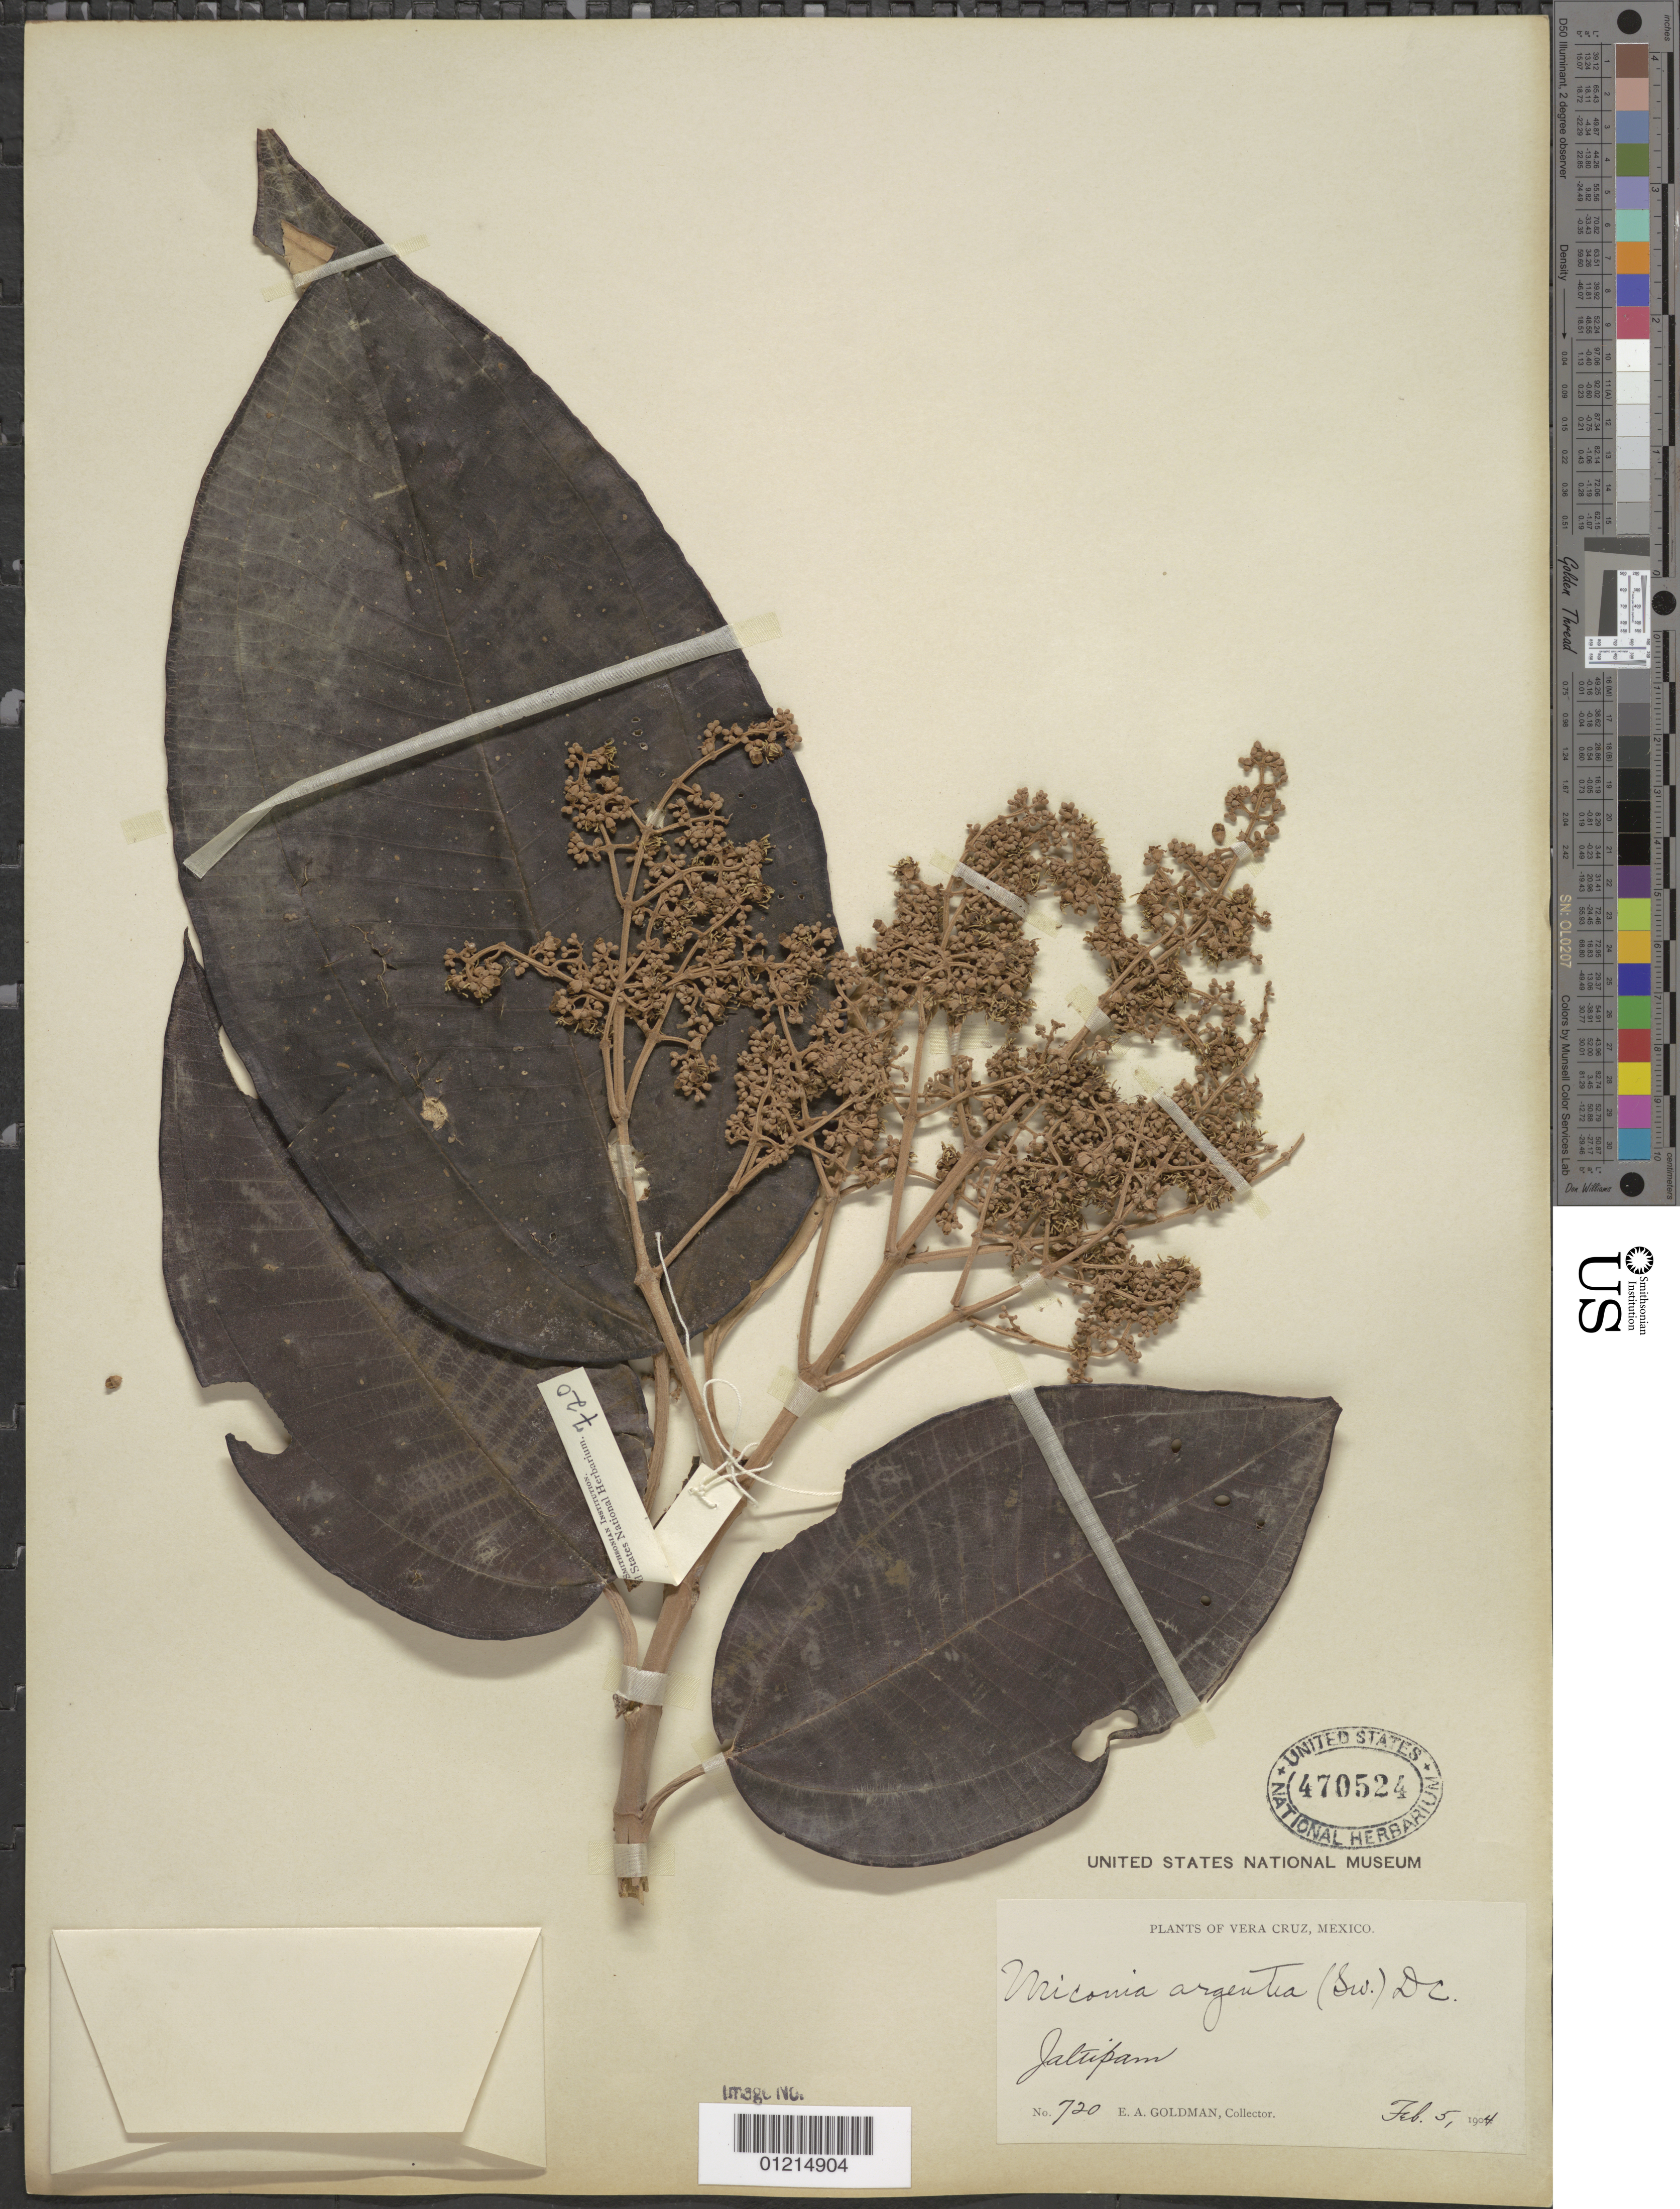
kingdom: Plantae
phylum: Tracheophyta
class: Magnoliopsida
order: Myrtales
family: Melastomataceae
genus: Miconia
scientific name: Miconia argentea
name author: (Sw.) DC.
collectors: E. A. Goldman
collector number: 720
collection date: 1904-02-05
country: Mexico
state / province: Veracruz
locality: Jaltipam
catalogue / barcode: US 470524